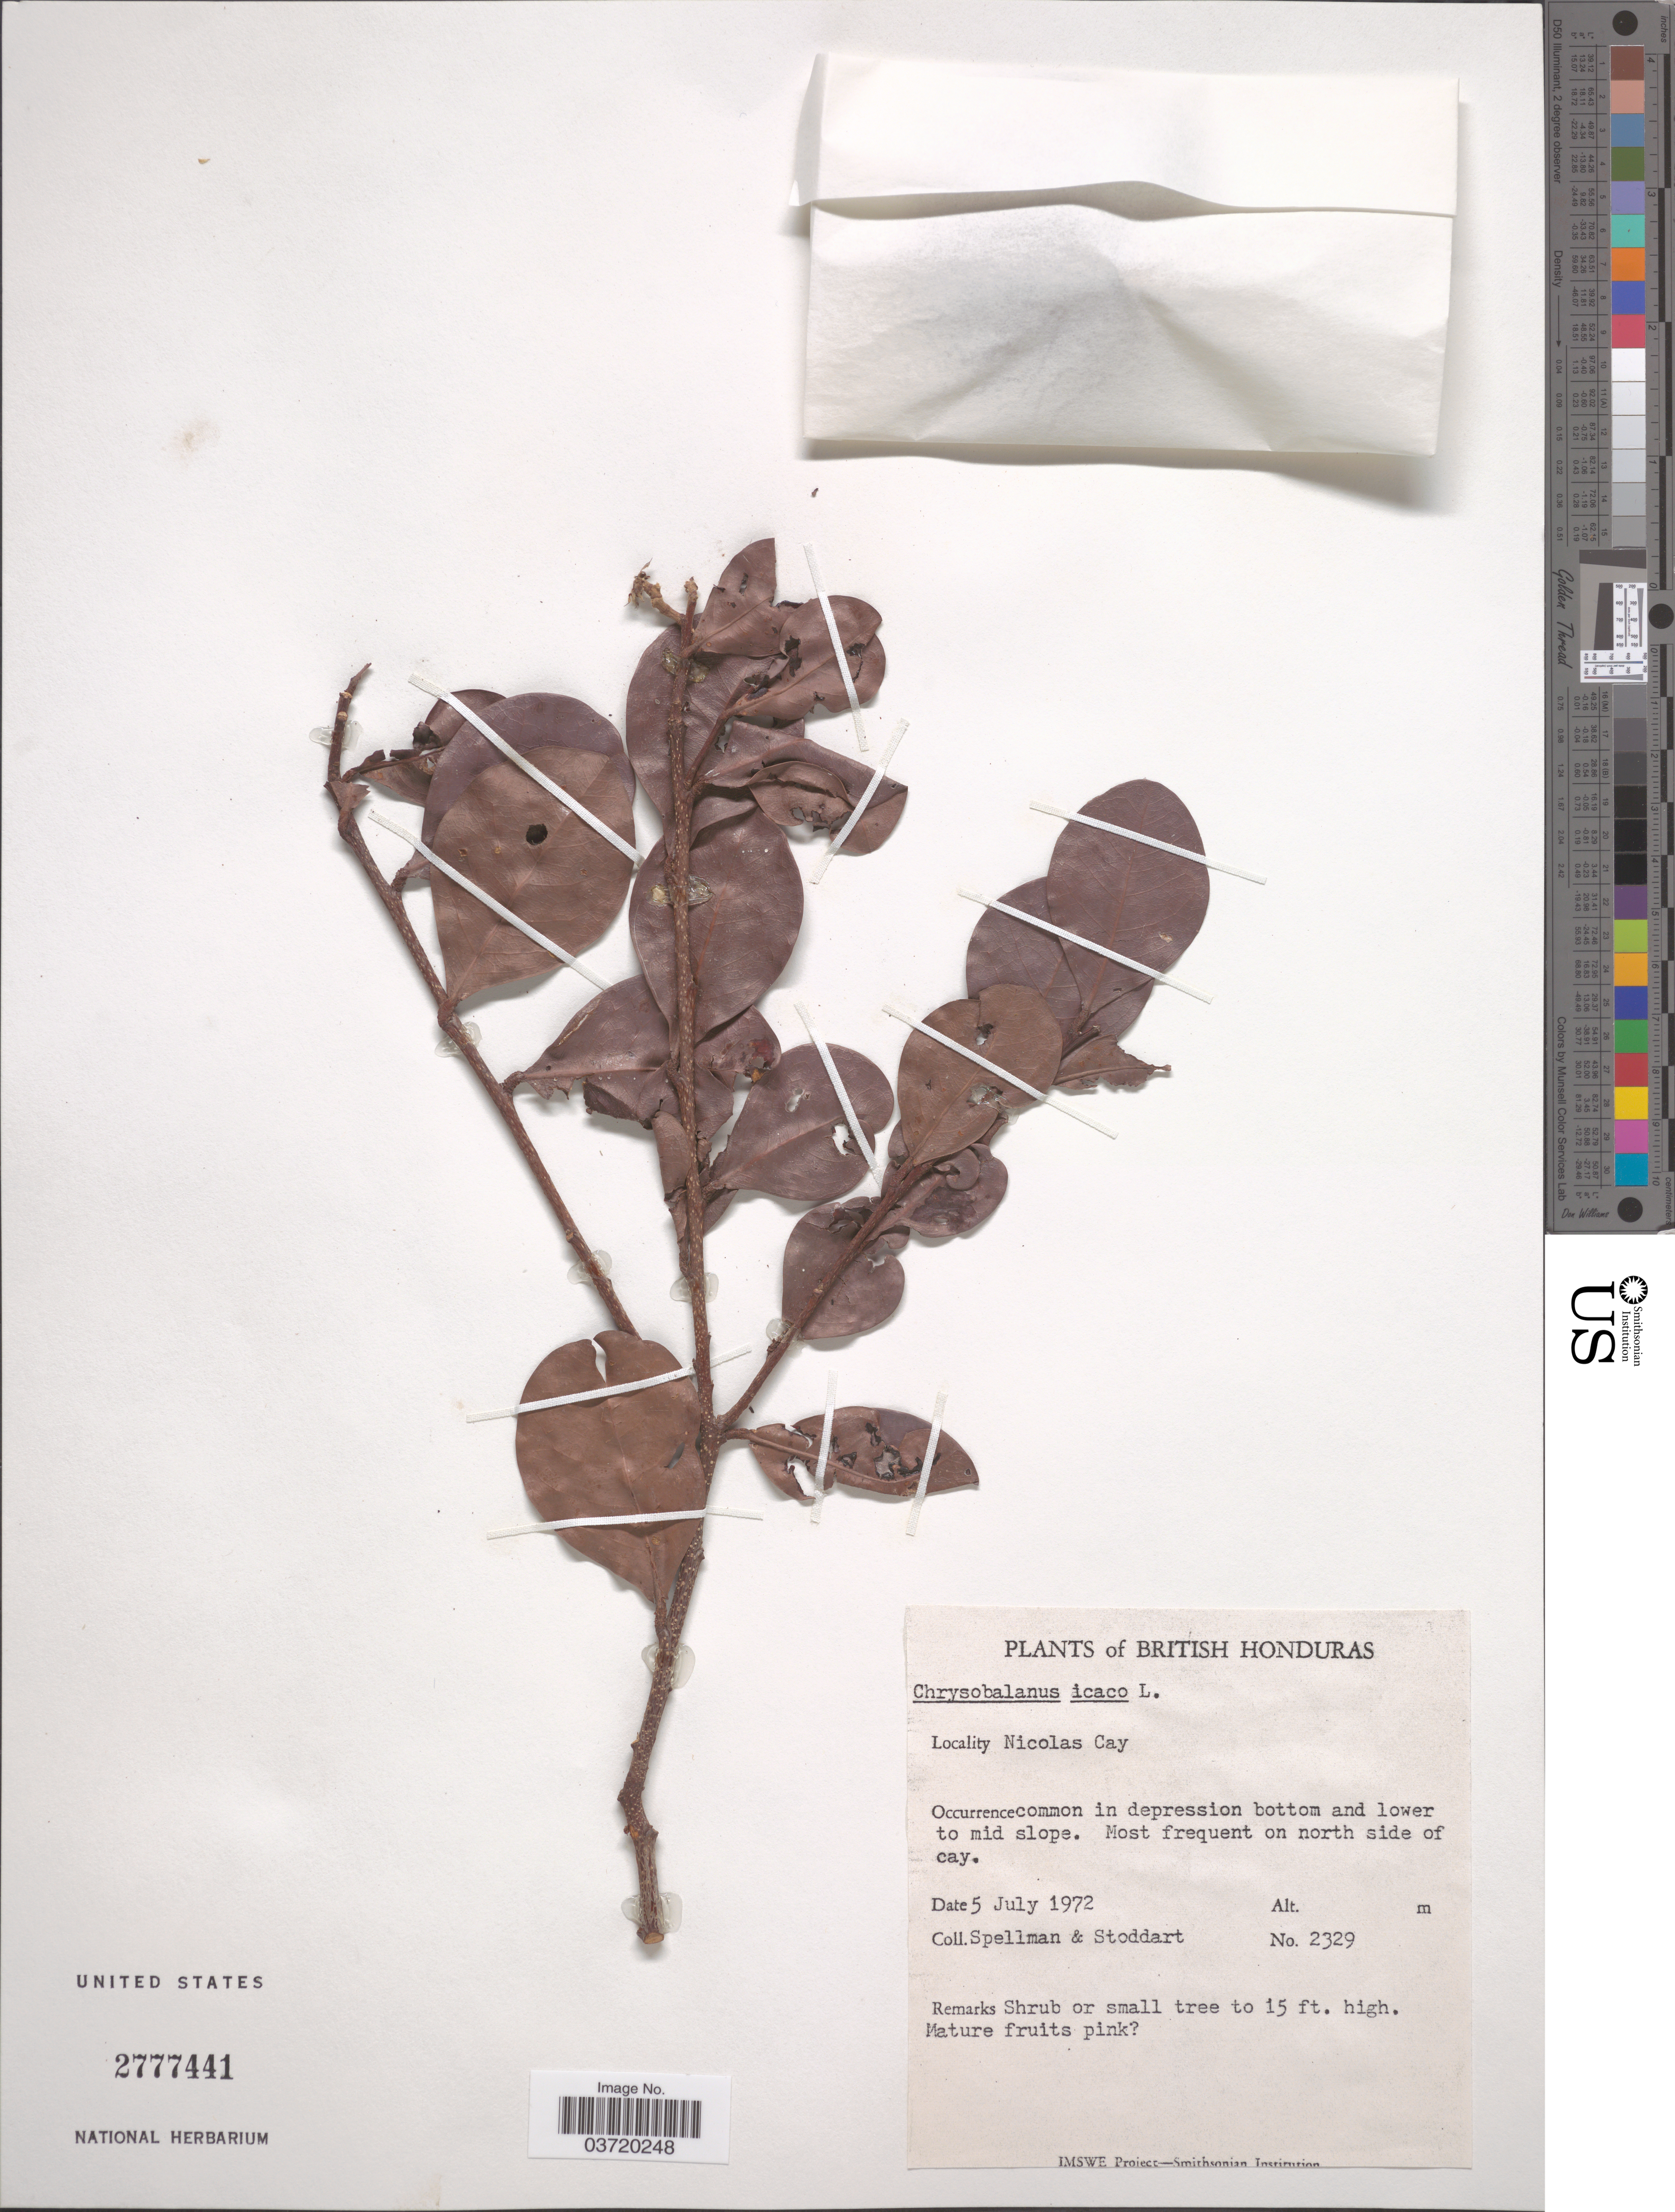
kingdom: Plantae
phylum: Tracheophyta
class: Magnoliopsida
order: Malpighiales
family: Chrysobalanaceae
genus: Chrysobalanus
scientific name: Chrysobalanus icaco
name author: L.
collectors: Spellman, -- & -. Stoddart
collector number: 2329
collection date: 1972-07-05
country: Belize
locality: British Honduras. Nicolas Cay. In depression bottom and lower to mid slope. Most frequent on north side of cay.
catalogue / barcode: US 2777441